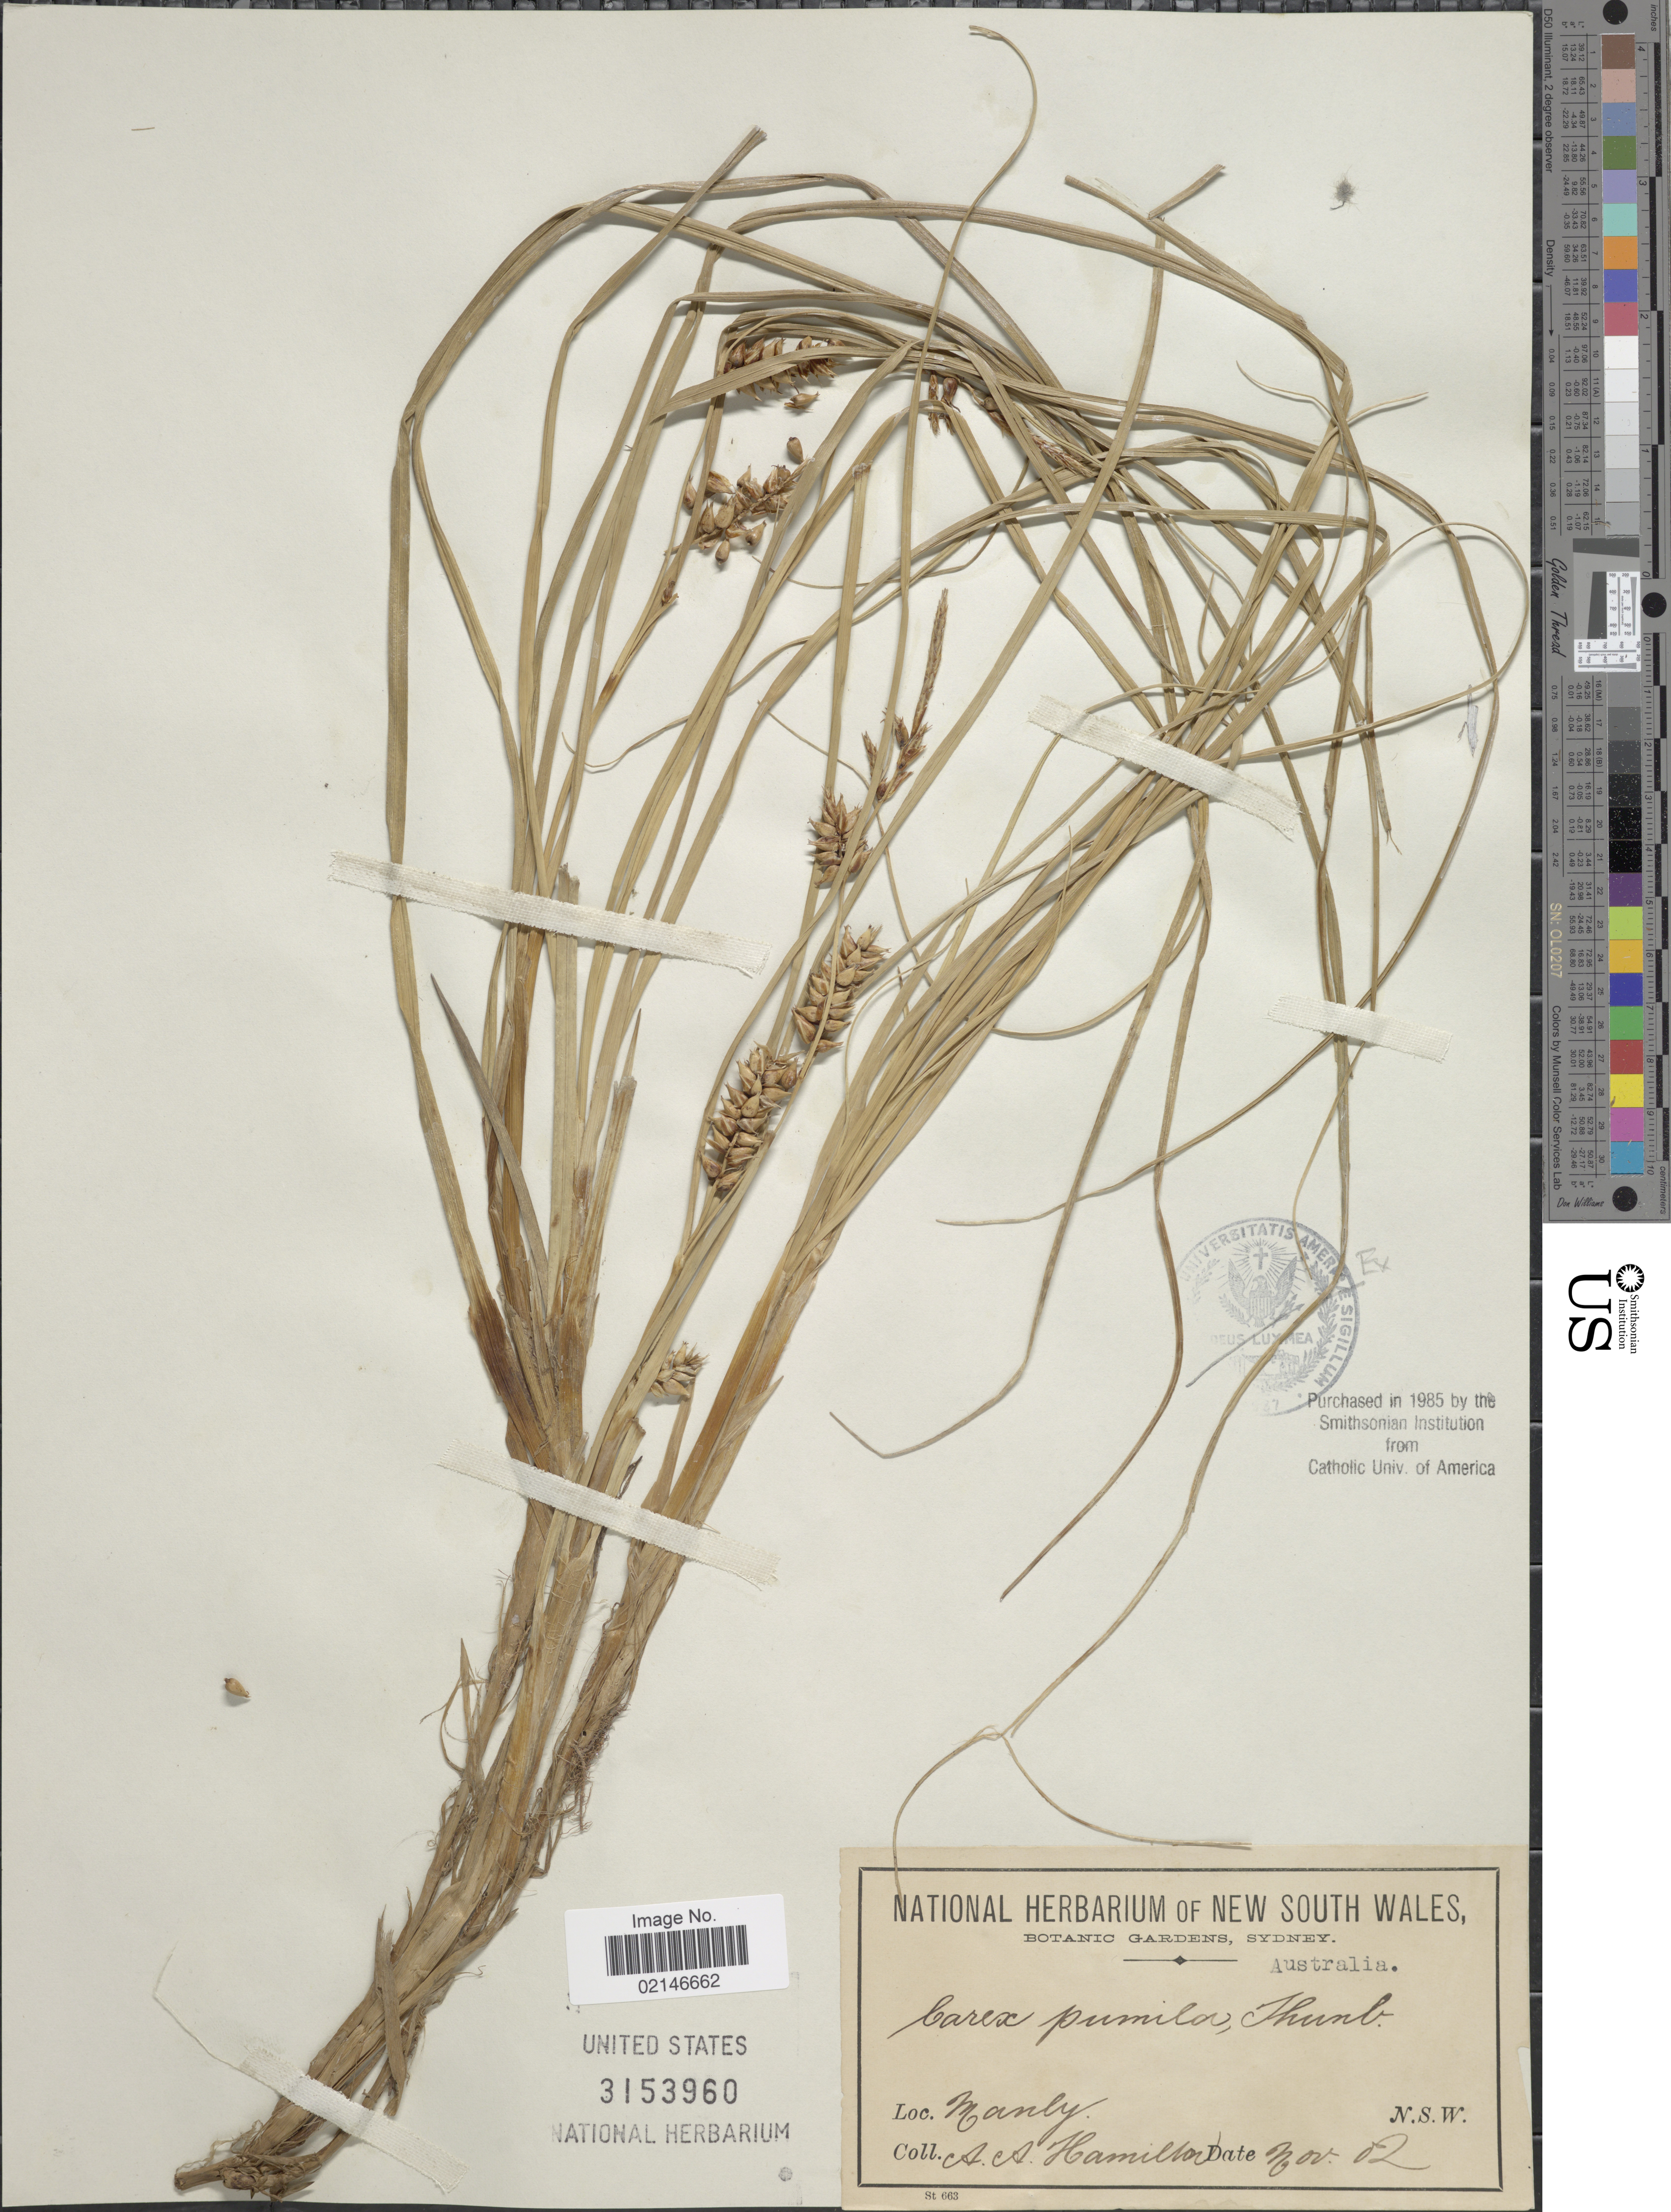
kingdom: Plantae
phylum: Tracheophyta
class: Liliopsida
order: Poales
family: Cyperaceae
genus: Carex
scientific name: Carex pumila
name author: Thunb.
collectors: A. A. Hamilton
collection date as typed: Transcribed d/m/y: /11/2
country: Australia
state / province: New South Wales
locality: Manly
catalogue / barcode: US 3153960